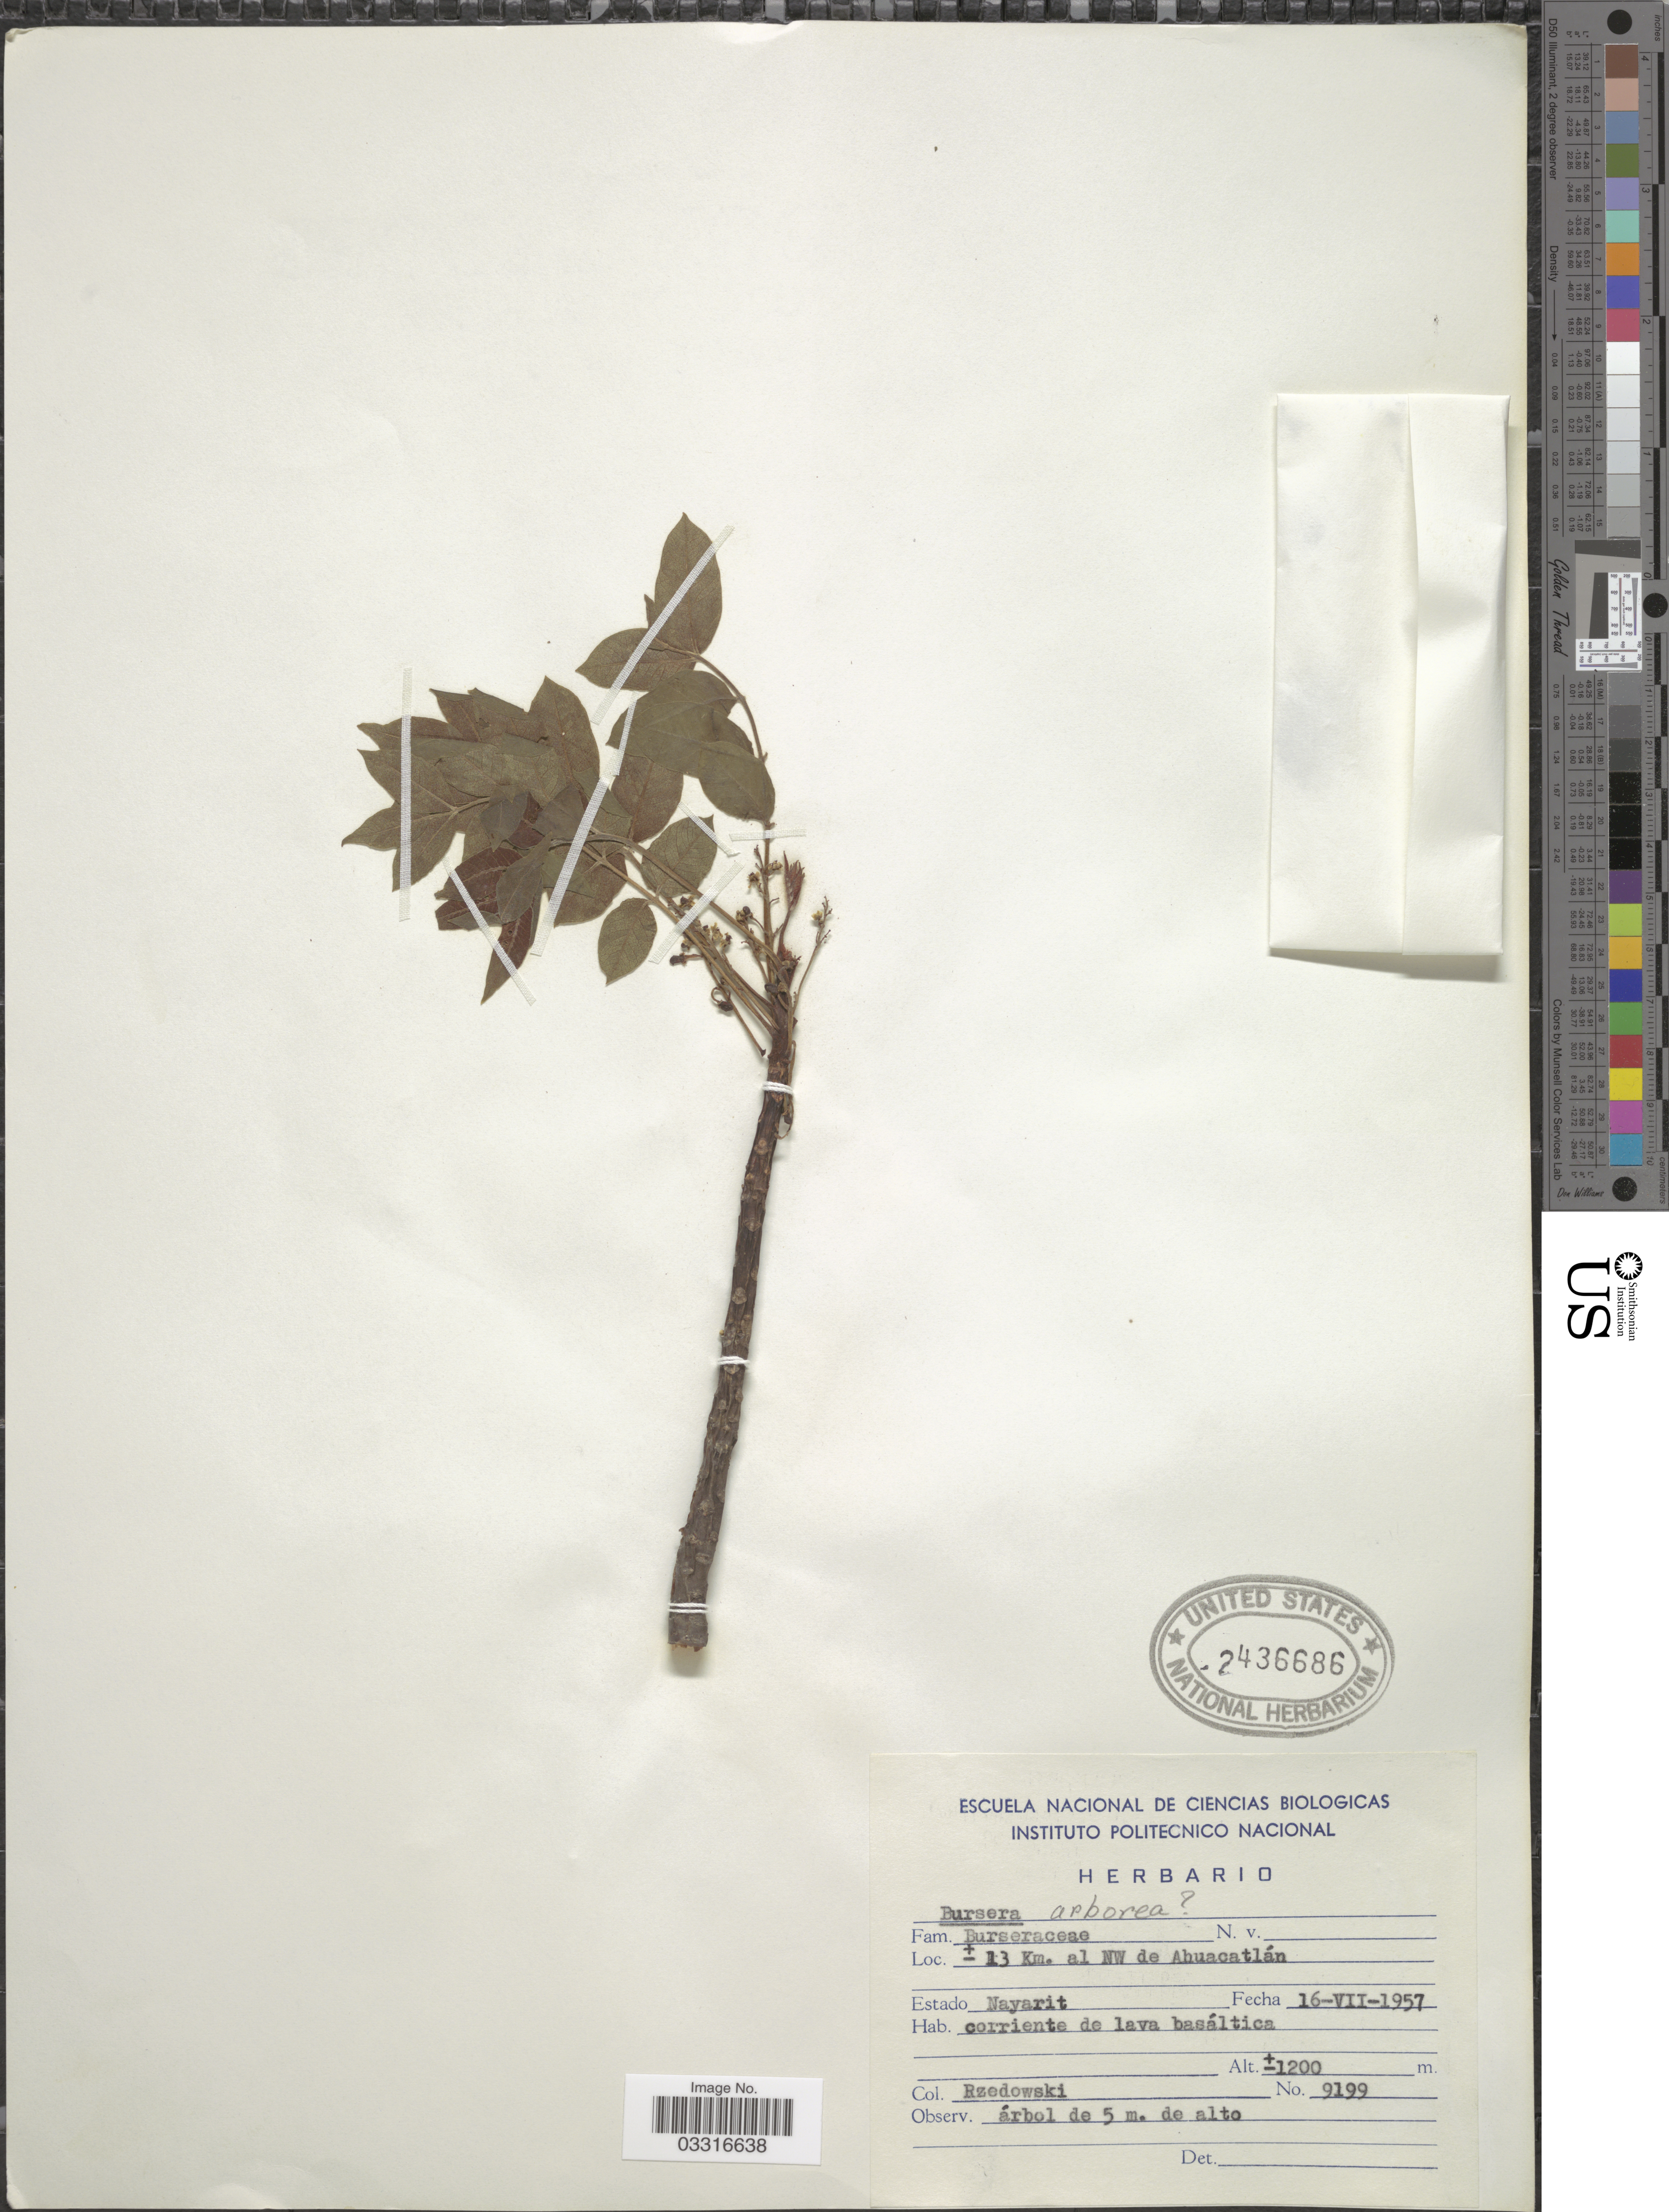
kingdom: Plantae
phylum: Tracheophyta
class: Magnoliopsida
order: Sapindales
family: Burseraceae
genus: Bursera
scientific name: Bursera simaruba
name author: (L.) Sarg.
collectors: Rzedowski, --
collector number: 9199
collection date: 1957-07-16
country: Mexico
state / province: Nayarit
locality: ± 13 Km. al NW de Ahuacatlán.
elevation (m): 1200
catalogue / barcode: US 2436686